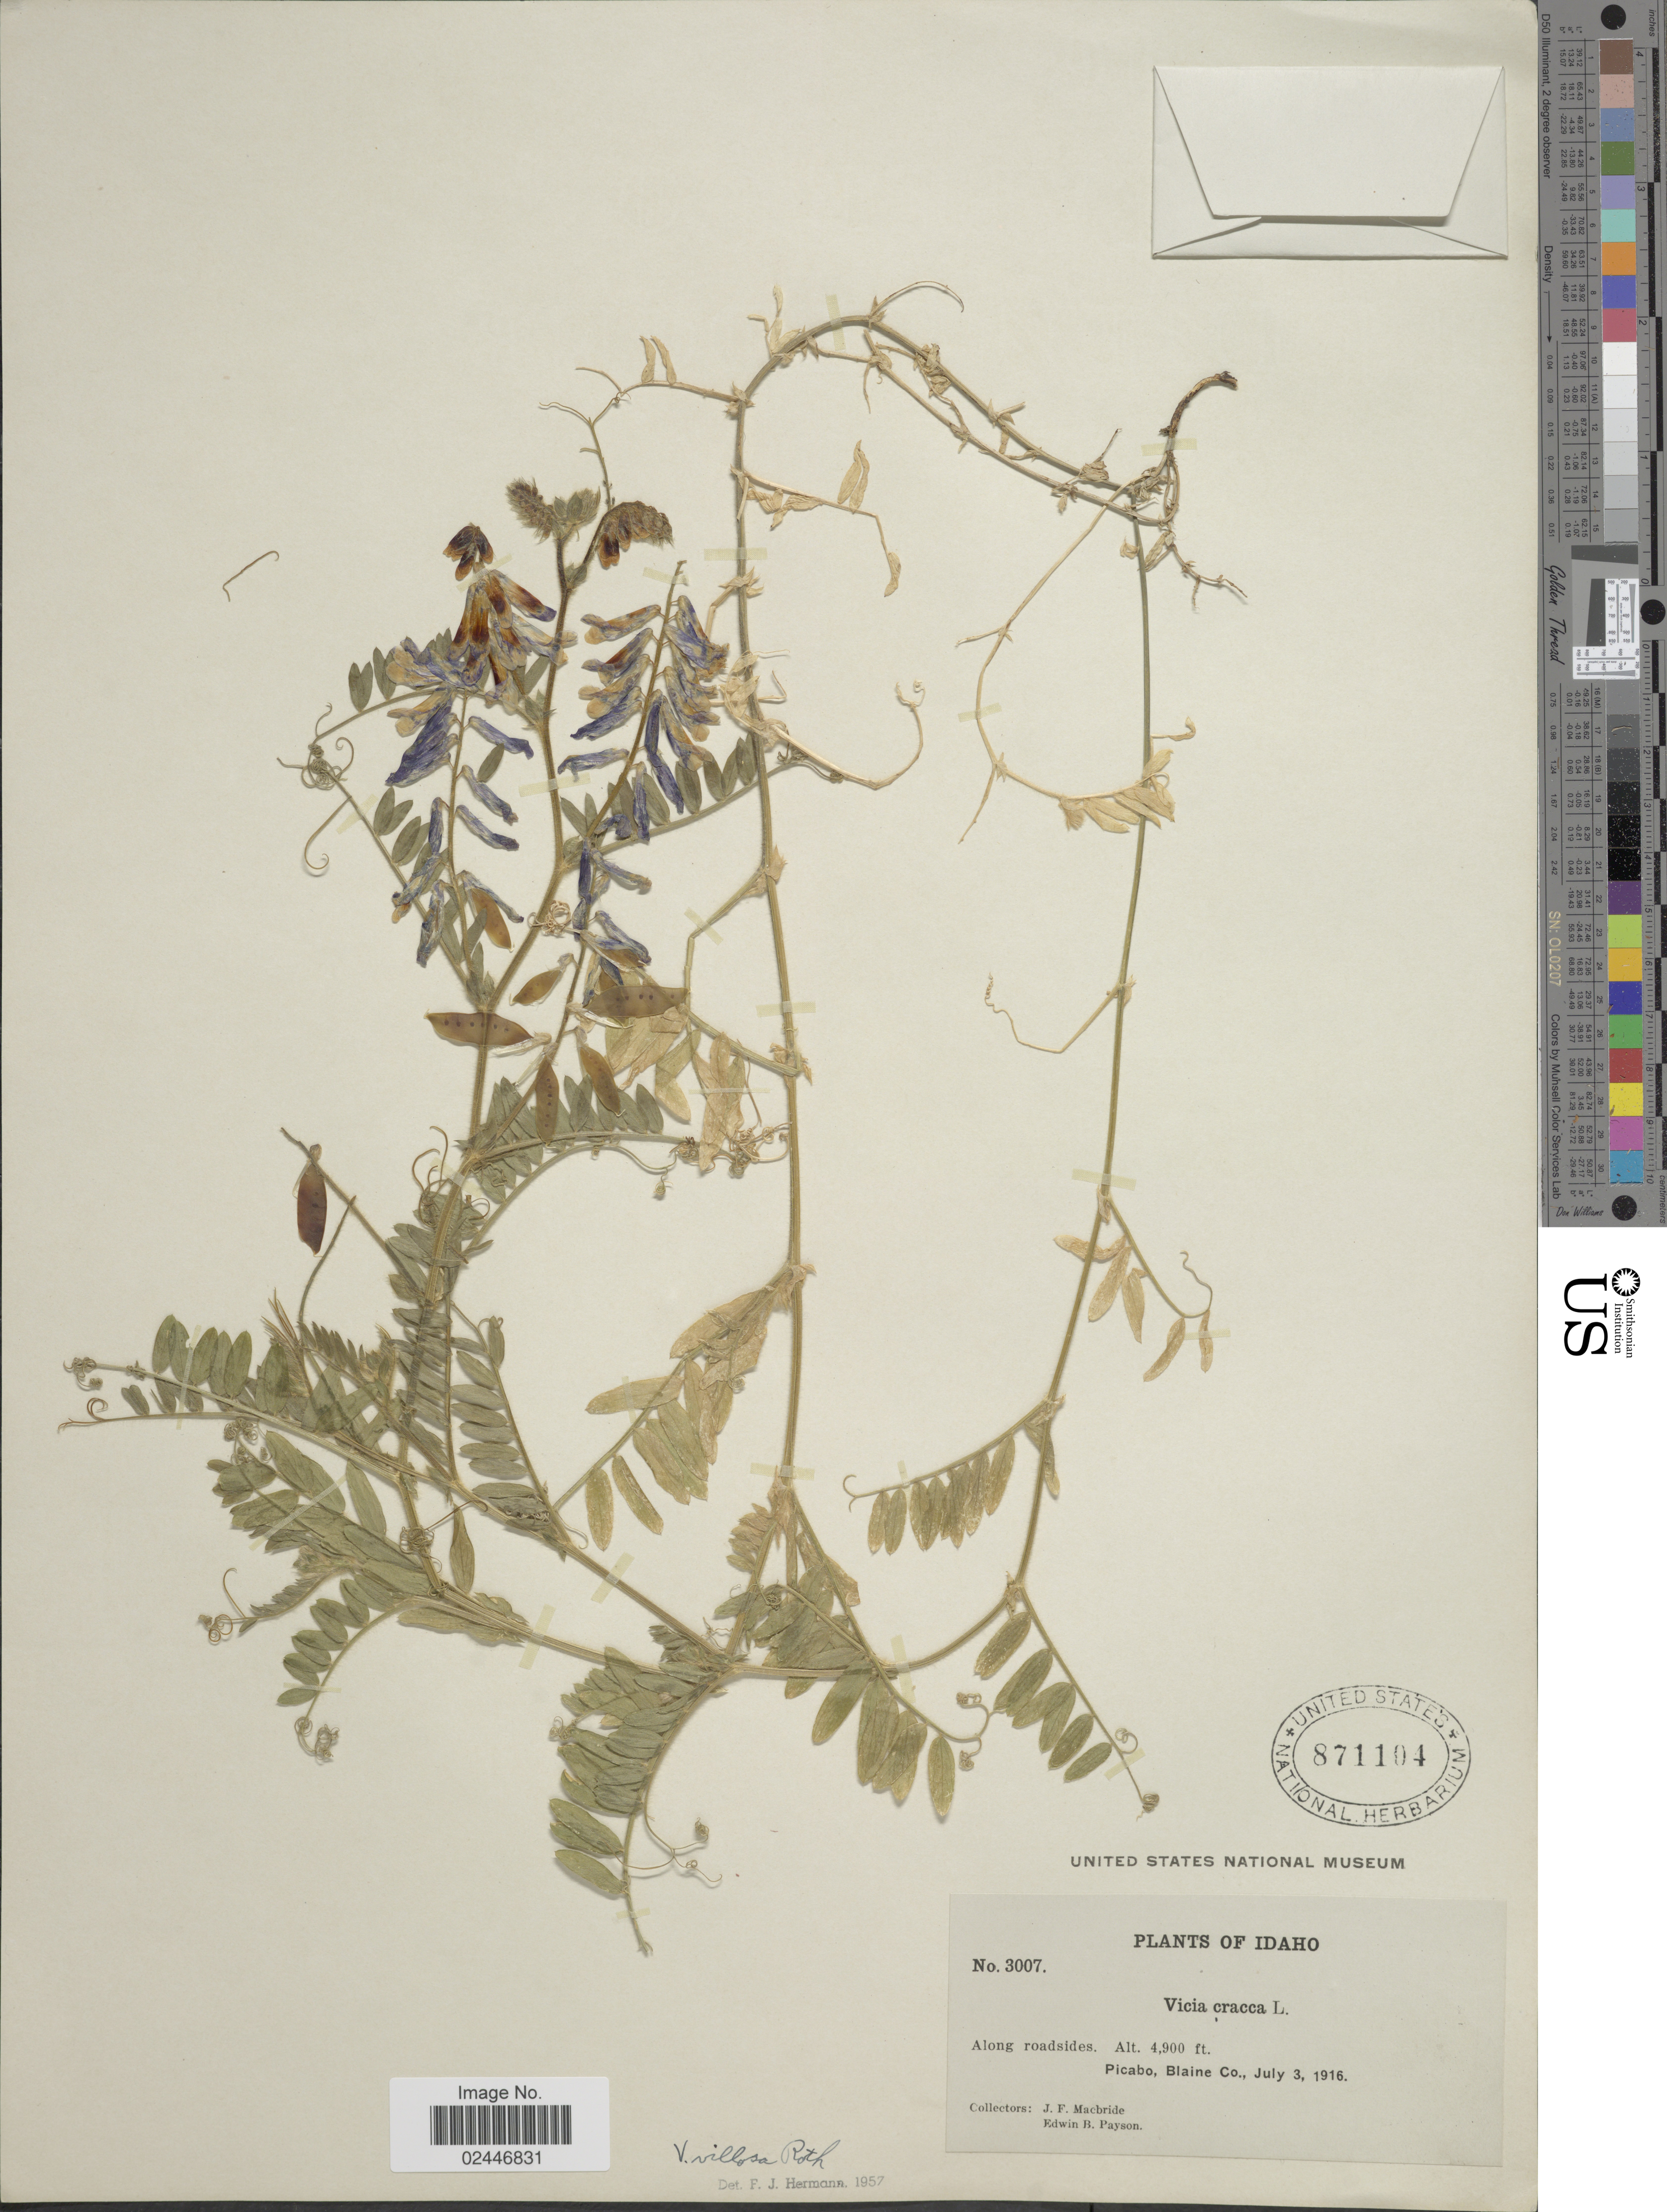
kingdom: Plantae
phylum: Tracheophyta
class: Magnoliopsida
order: Fabales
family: Fabaceae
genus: Vicia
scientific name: Vicia villosa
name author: Roth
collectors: J. F. Macbride & E. B. Payson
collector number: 3007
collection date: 1916-07-03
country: United States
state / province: Idaho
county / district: Blaine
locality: Along roadsides, Picabo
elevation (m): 1494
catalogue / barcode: US 871104